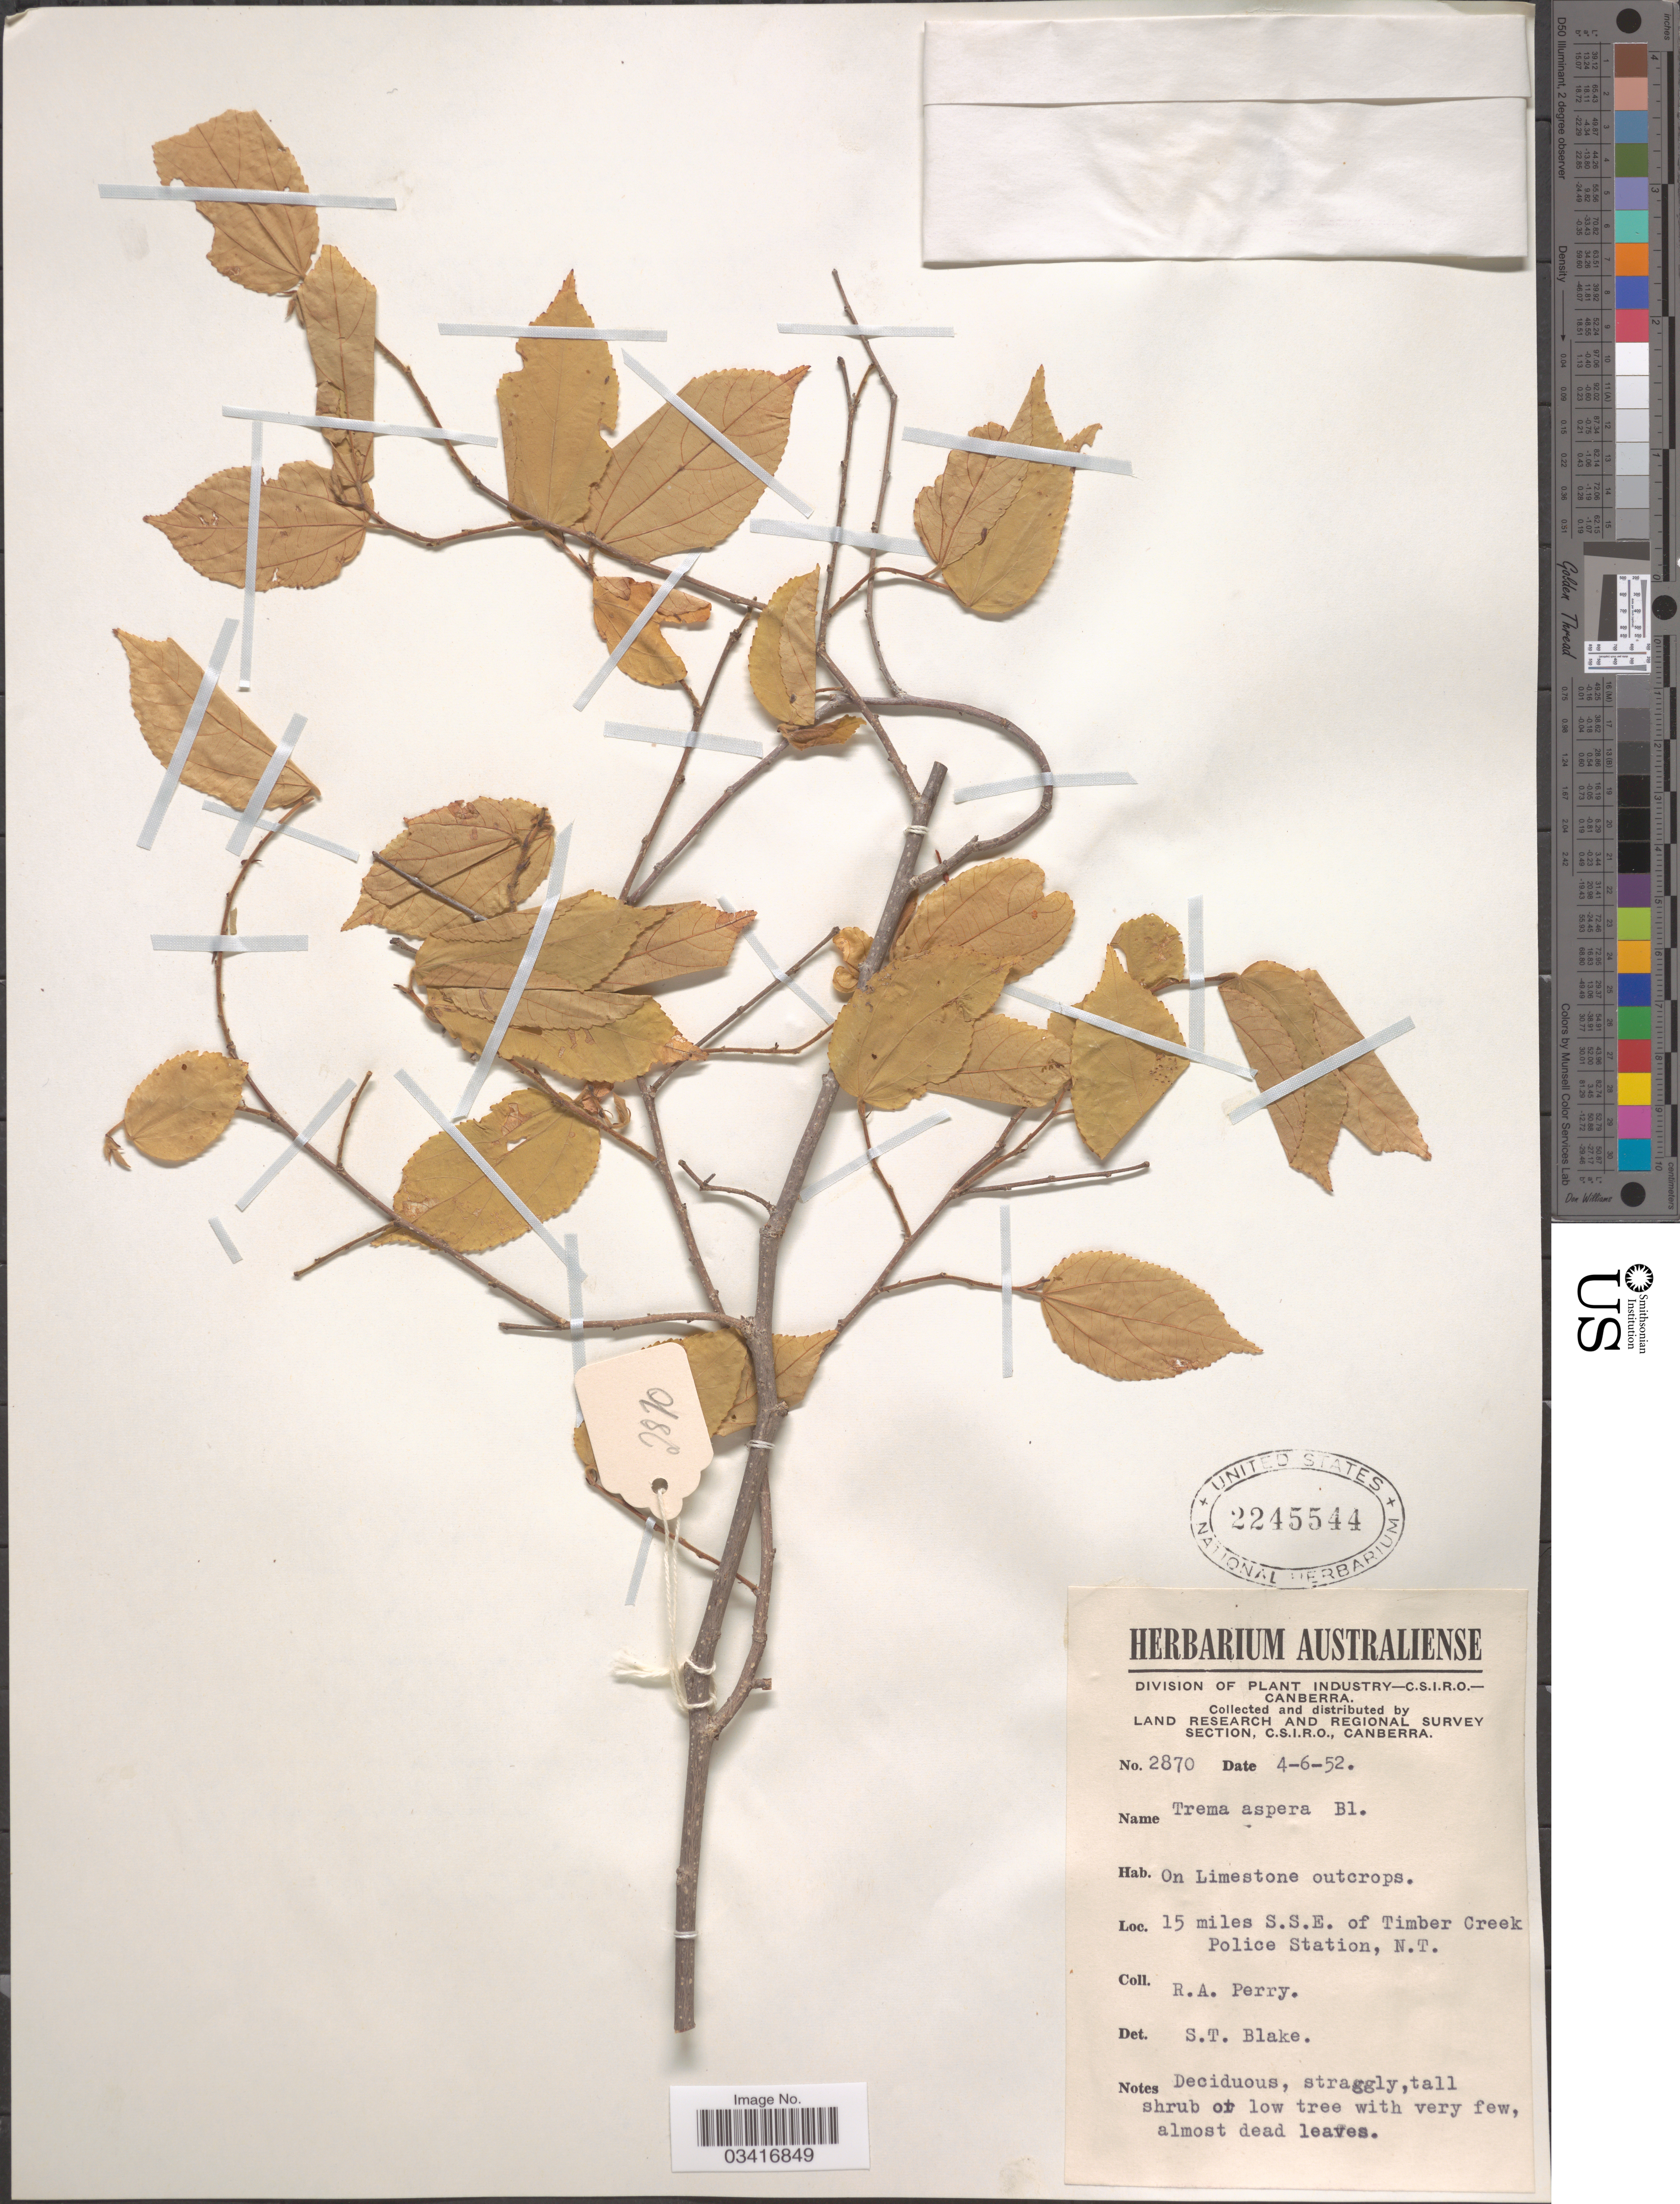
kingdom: Plantae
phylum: Tracheophyta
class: Magnoliopsida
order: Rosales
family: Cannabaceae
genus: Trema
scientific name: Trema asperum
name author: (Brongn.) Blume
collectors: Perry, R. A.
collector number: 2870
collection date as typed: Transcribed d/m/y: 4/6/52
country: Australia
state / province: Northern Territory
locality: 15 miles S.S.E. of Timber Creek Police Station.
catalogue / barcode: US 2245544